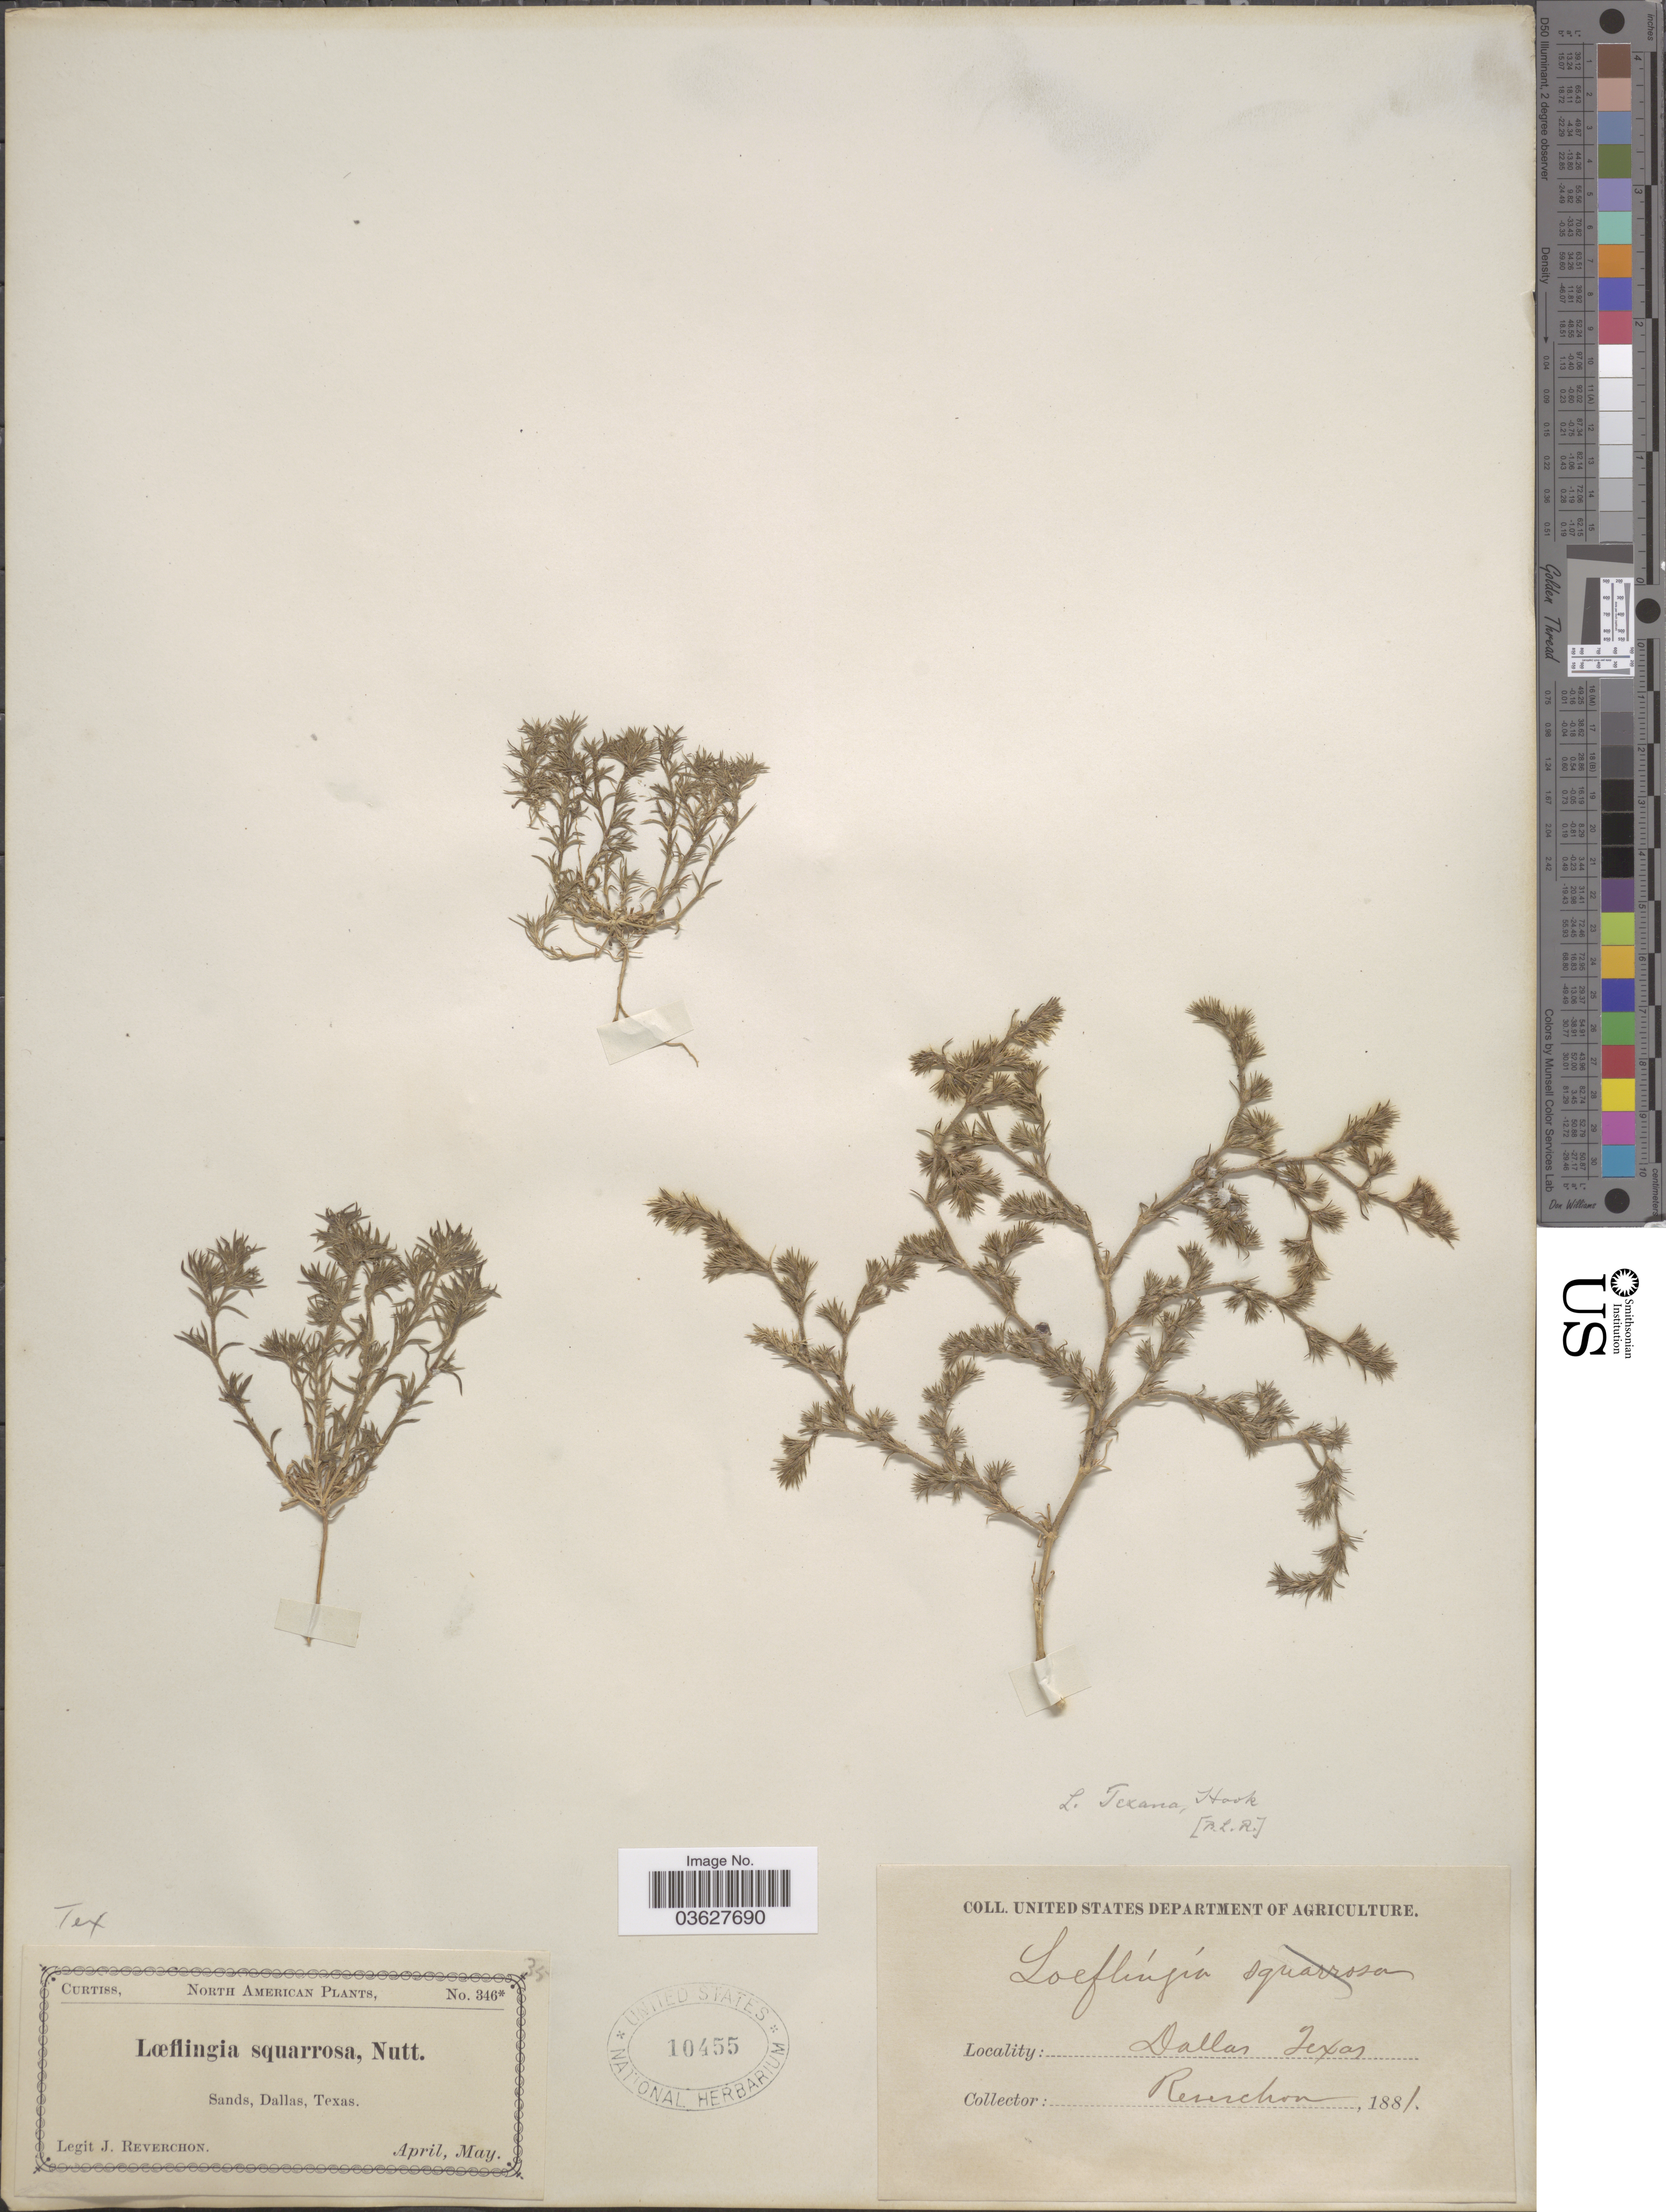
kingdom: Plantae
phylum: Tracheophyta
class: Magnoliopsida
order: Caryophyllales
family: Caryophyllaceae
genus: Loeflingia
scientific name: Loeflingia texana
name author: Hook.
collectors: J. Reverchon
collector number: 346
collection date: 1881-04/1881-05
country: United States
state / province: Texas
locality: Sands, Dallas.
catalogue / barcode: US 10455